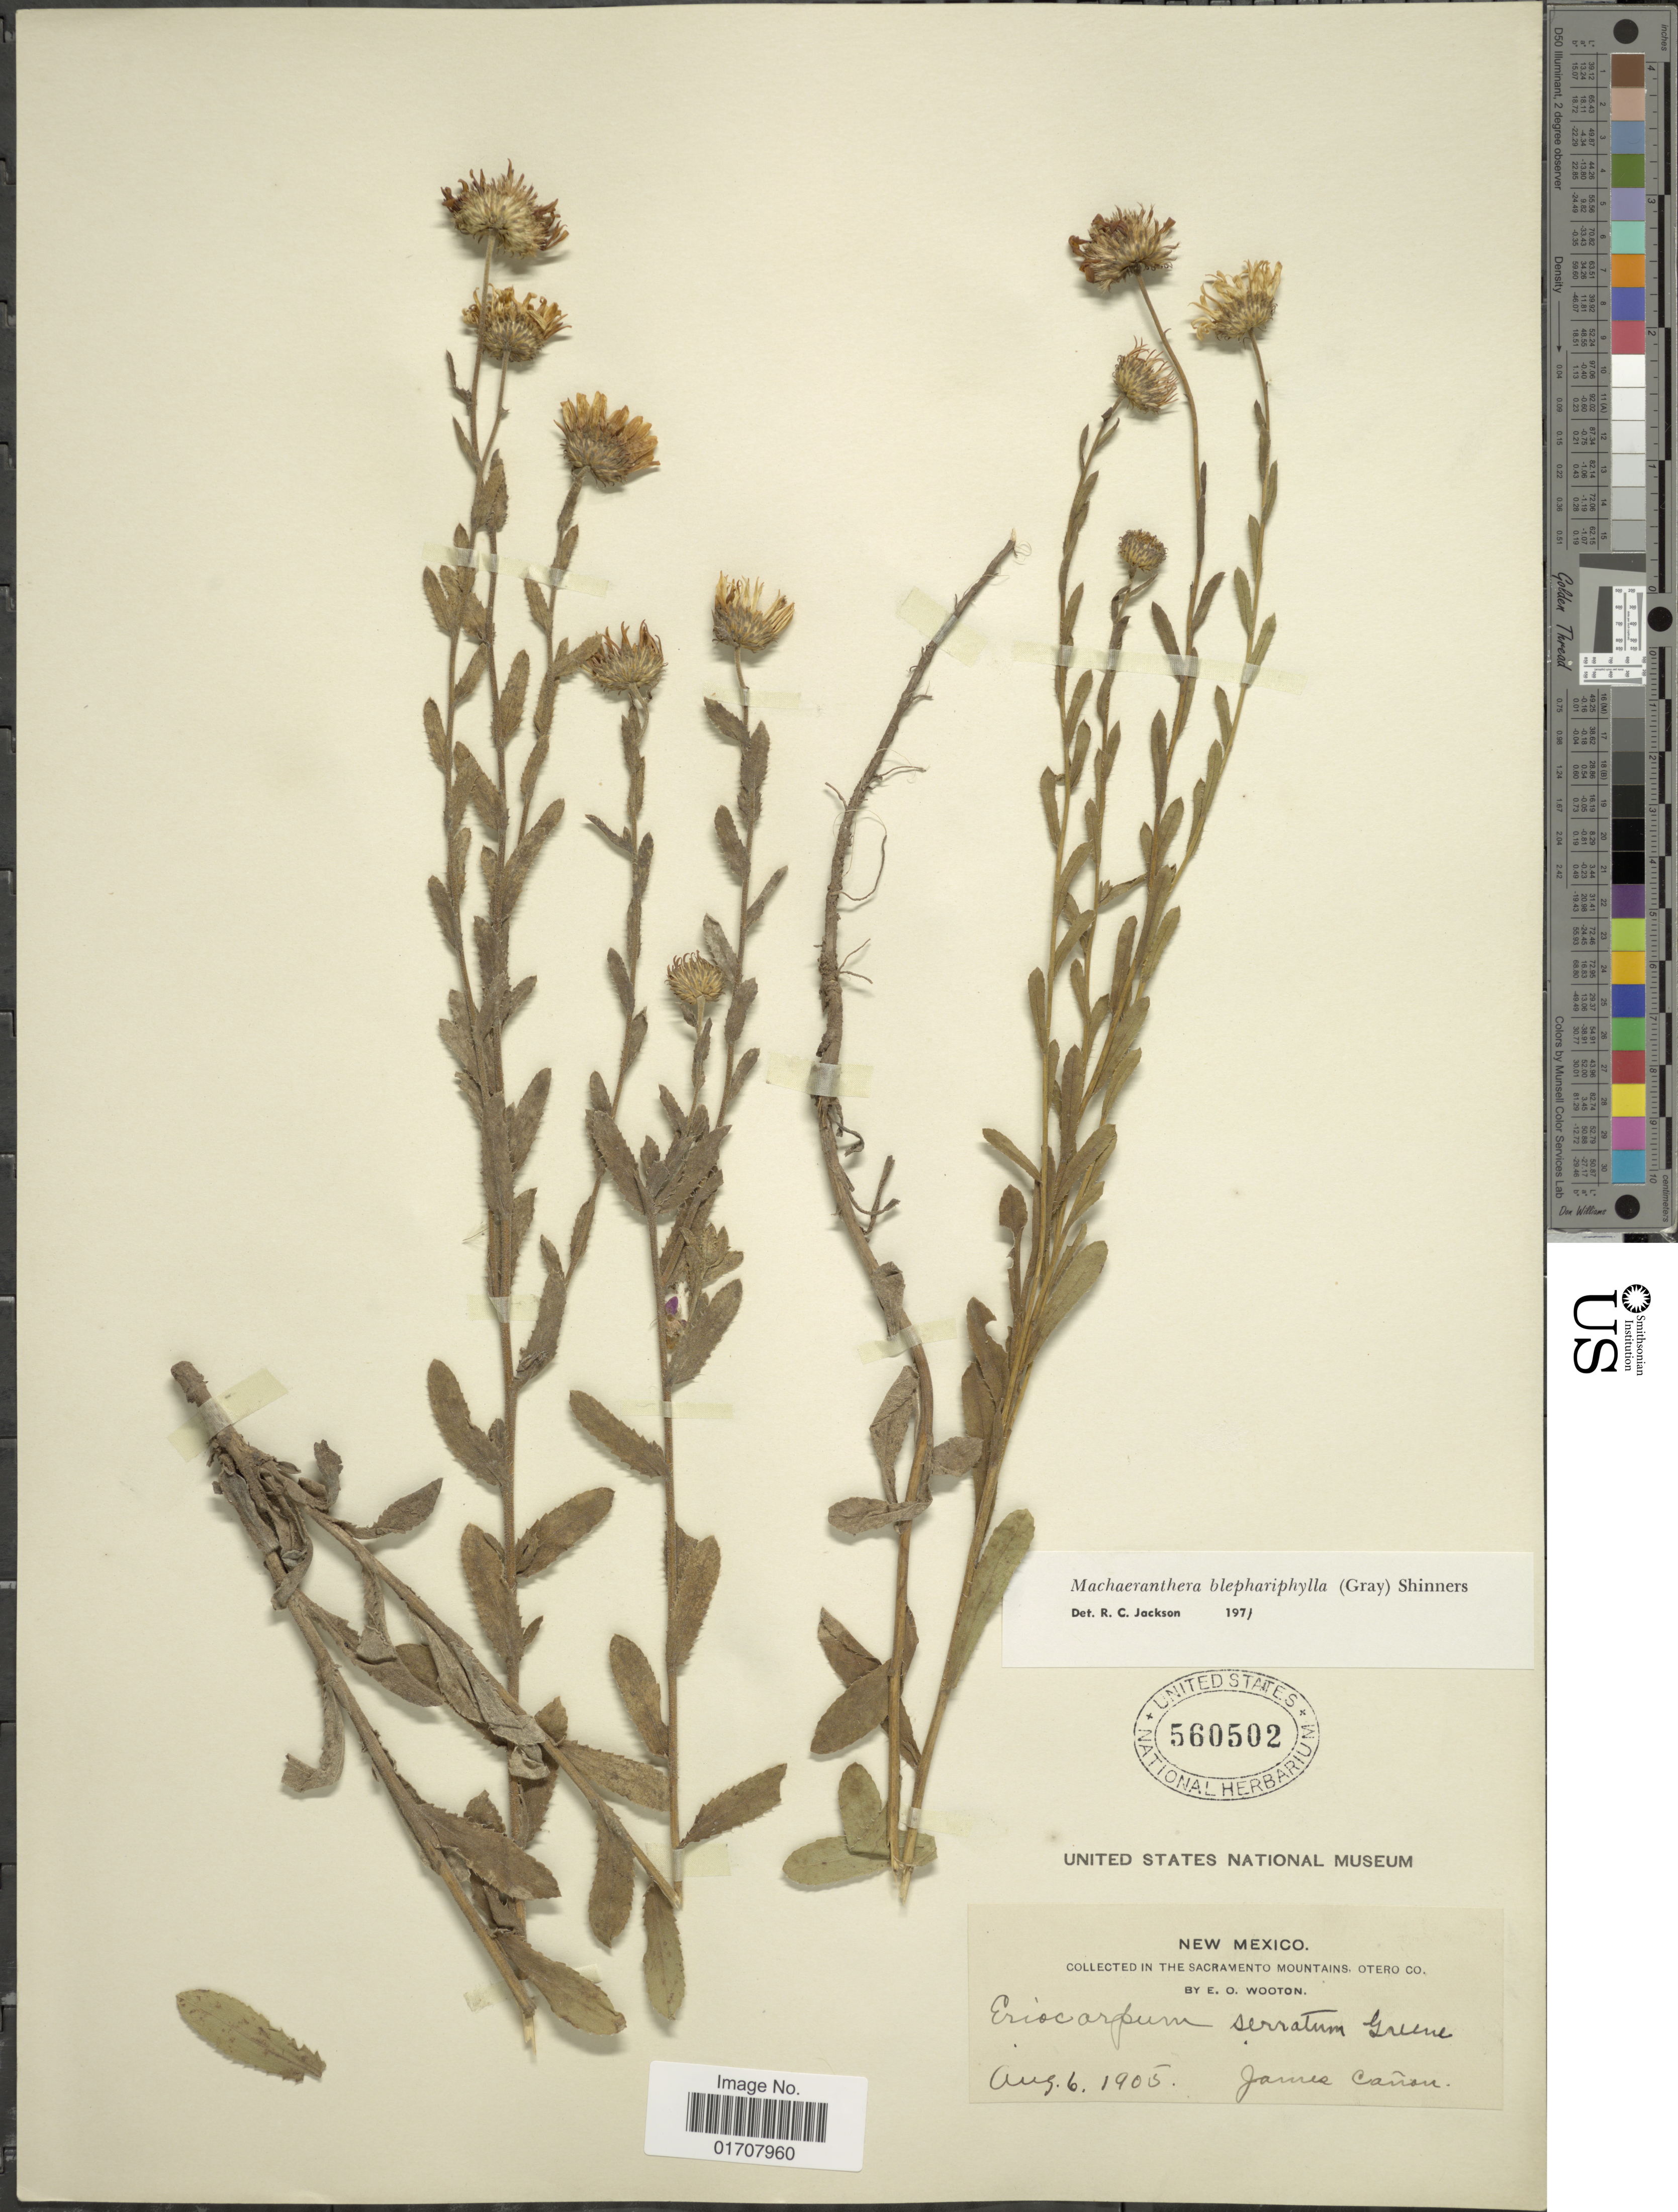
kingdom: Plantae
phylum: Tracheophyta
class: Magnoliopsida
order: Asterales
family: Asteraceae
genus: Machaeranthera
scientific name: Machaeranthera blephariphylla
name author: (A. Gray) Shinners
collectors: E. O. Wooton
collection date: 1905-08-06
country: United States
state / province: New Mexico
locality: Sacramento Mountains, Otero Co., James Canon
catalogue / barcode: US 560502